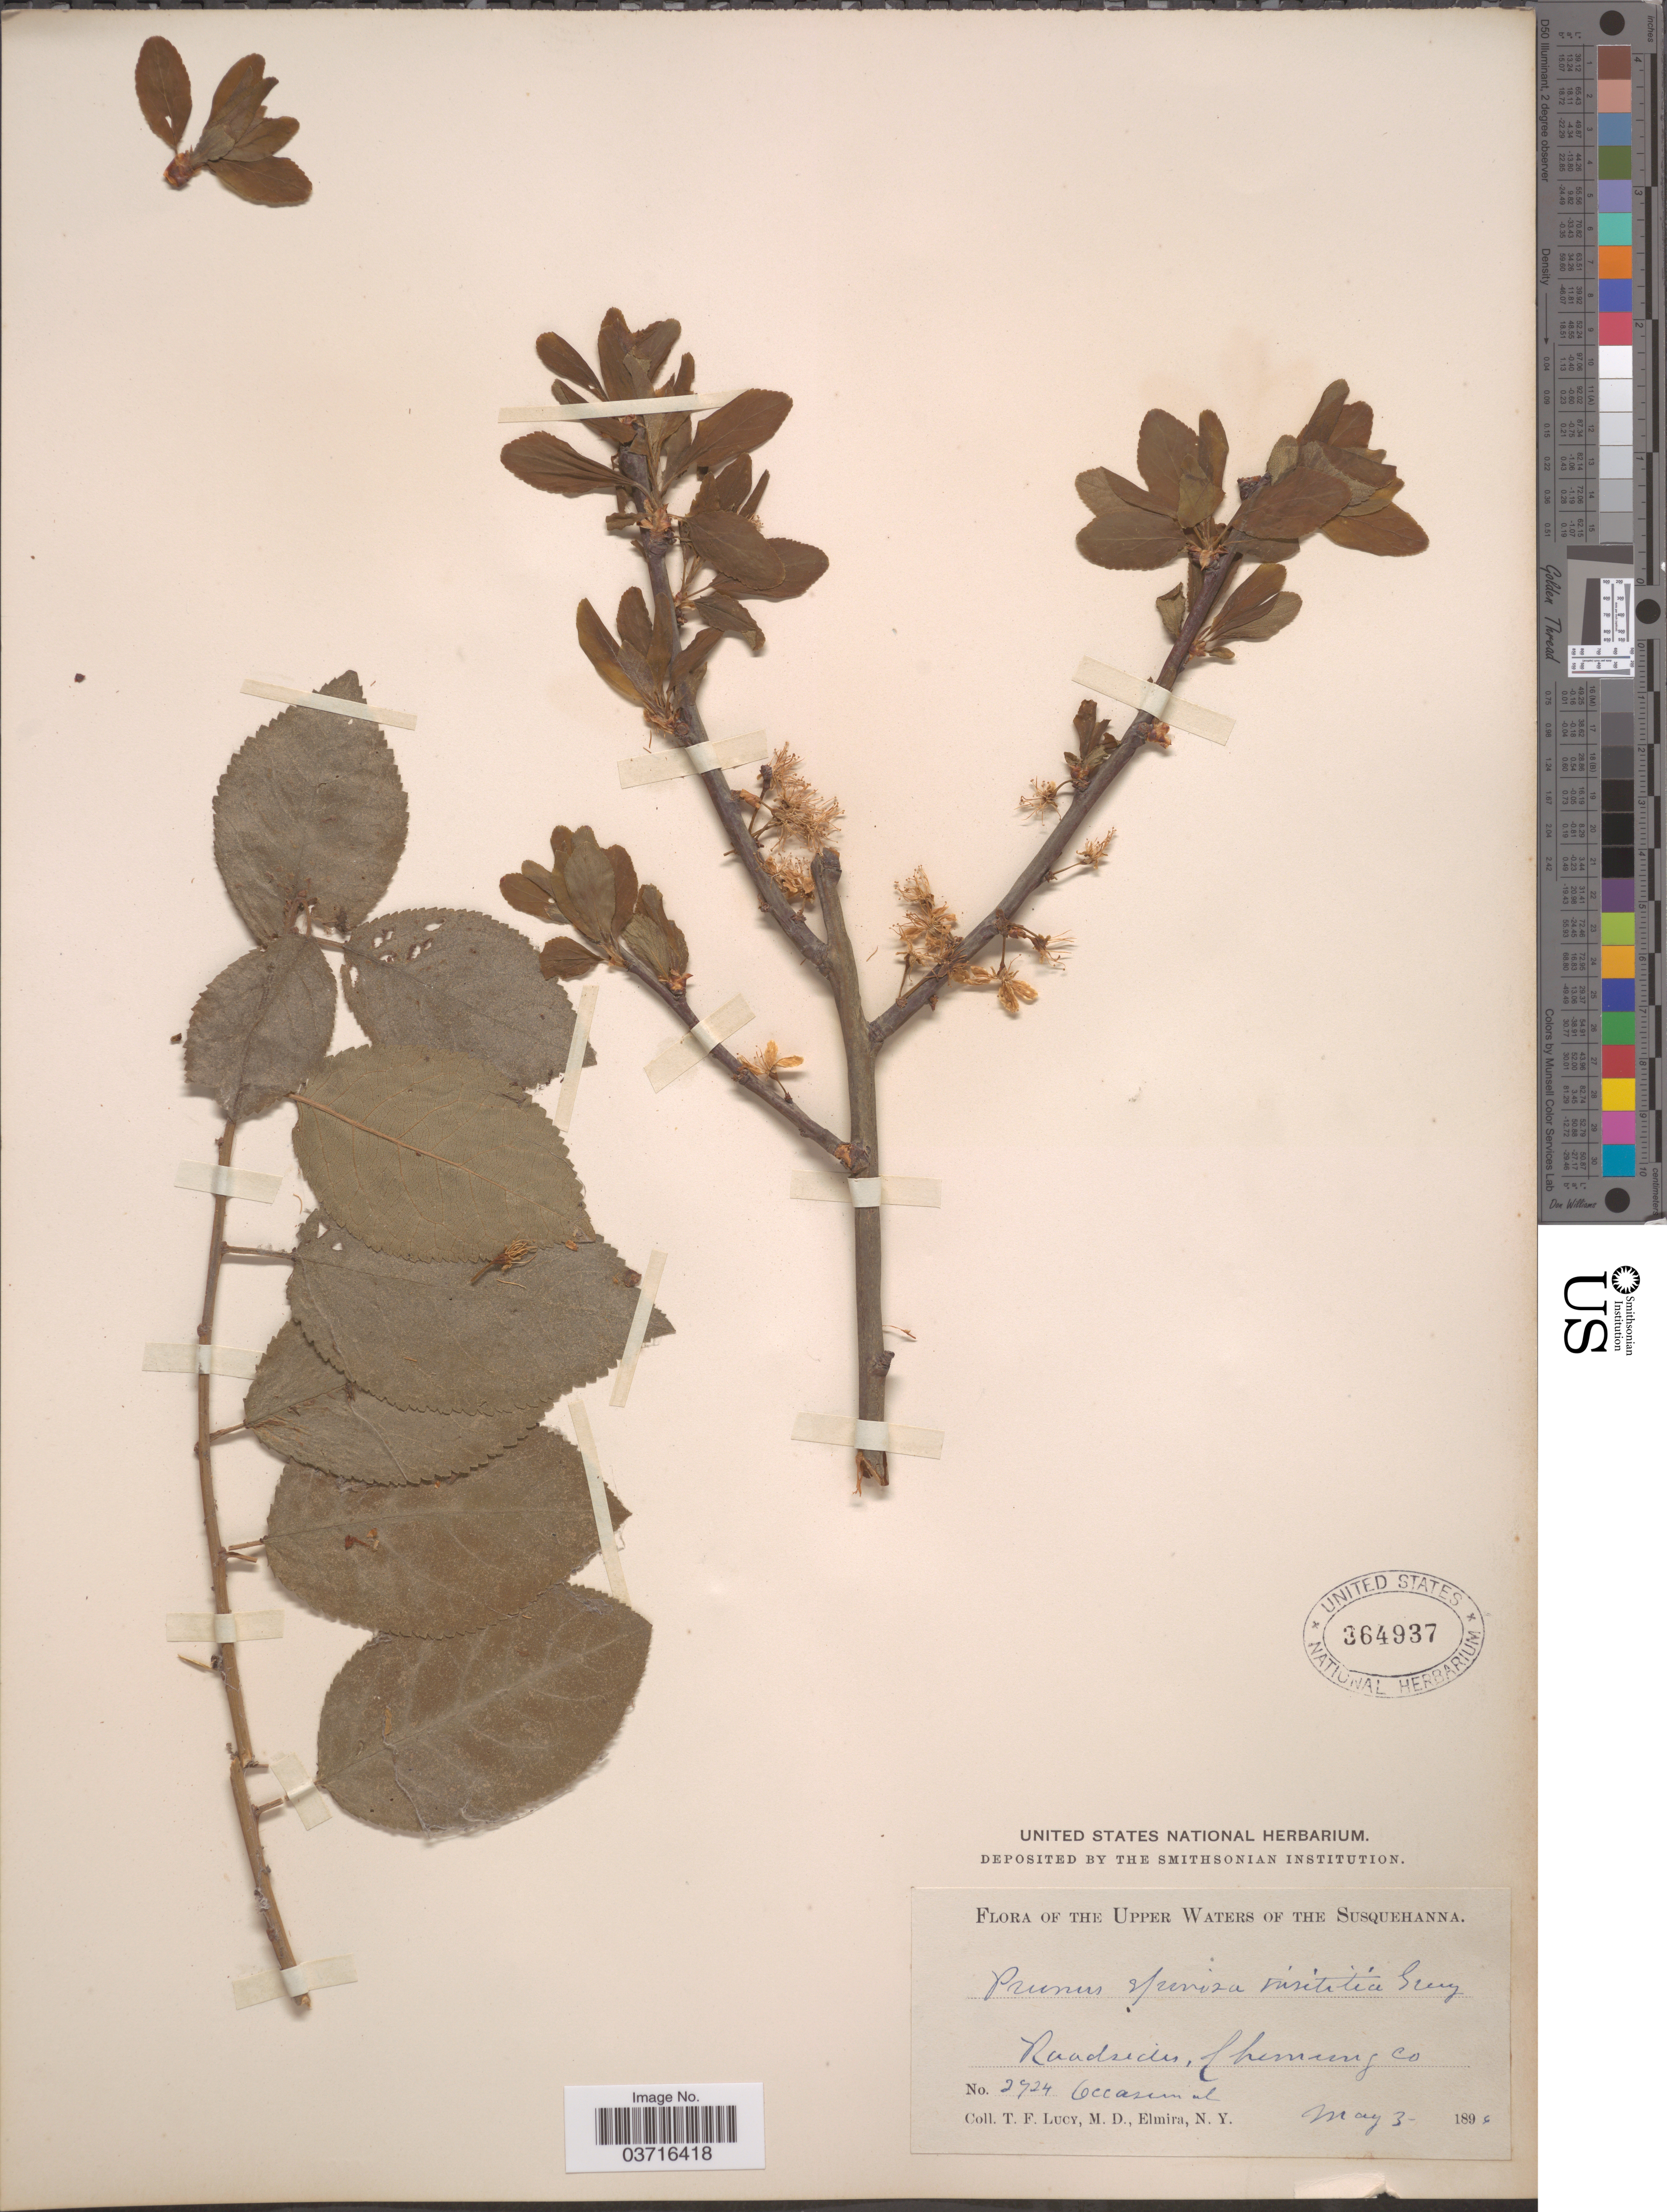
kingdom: Plantae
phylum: Tracheophyta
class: Magnoliopsida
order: Rosales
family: Rosaceae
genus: Prunus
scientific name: Prunus spinosa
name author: L.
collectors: T. Lucy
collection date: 1896-05-03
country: United States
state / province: New York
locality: Upper Waters of the Susquehanna. Roadsides, Chemung Co.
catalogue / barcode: US 364937